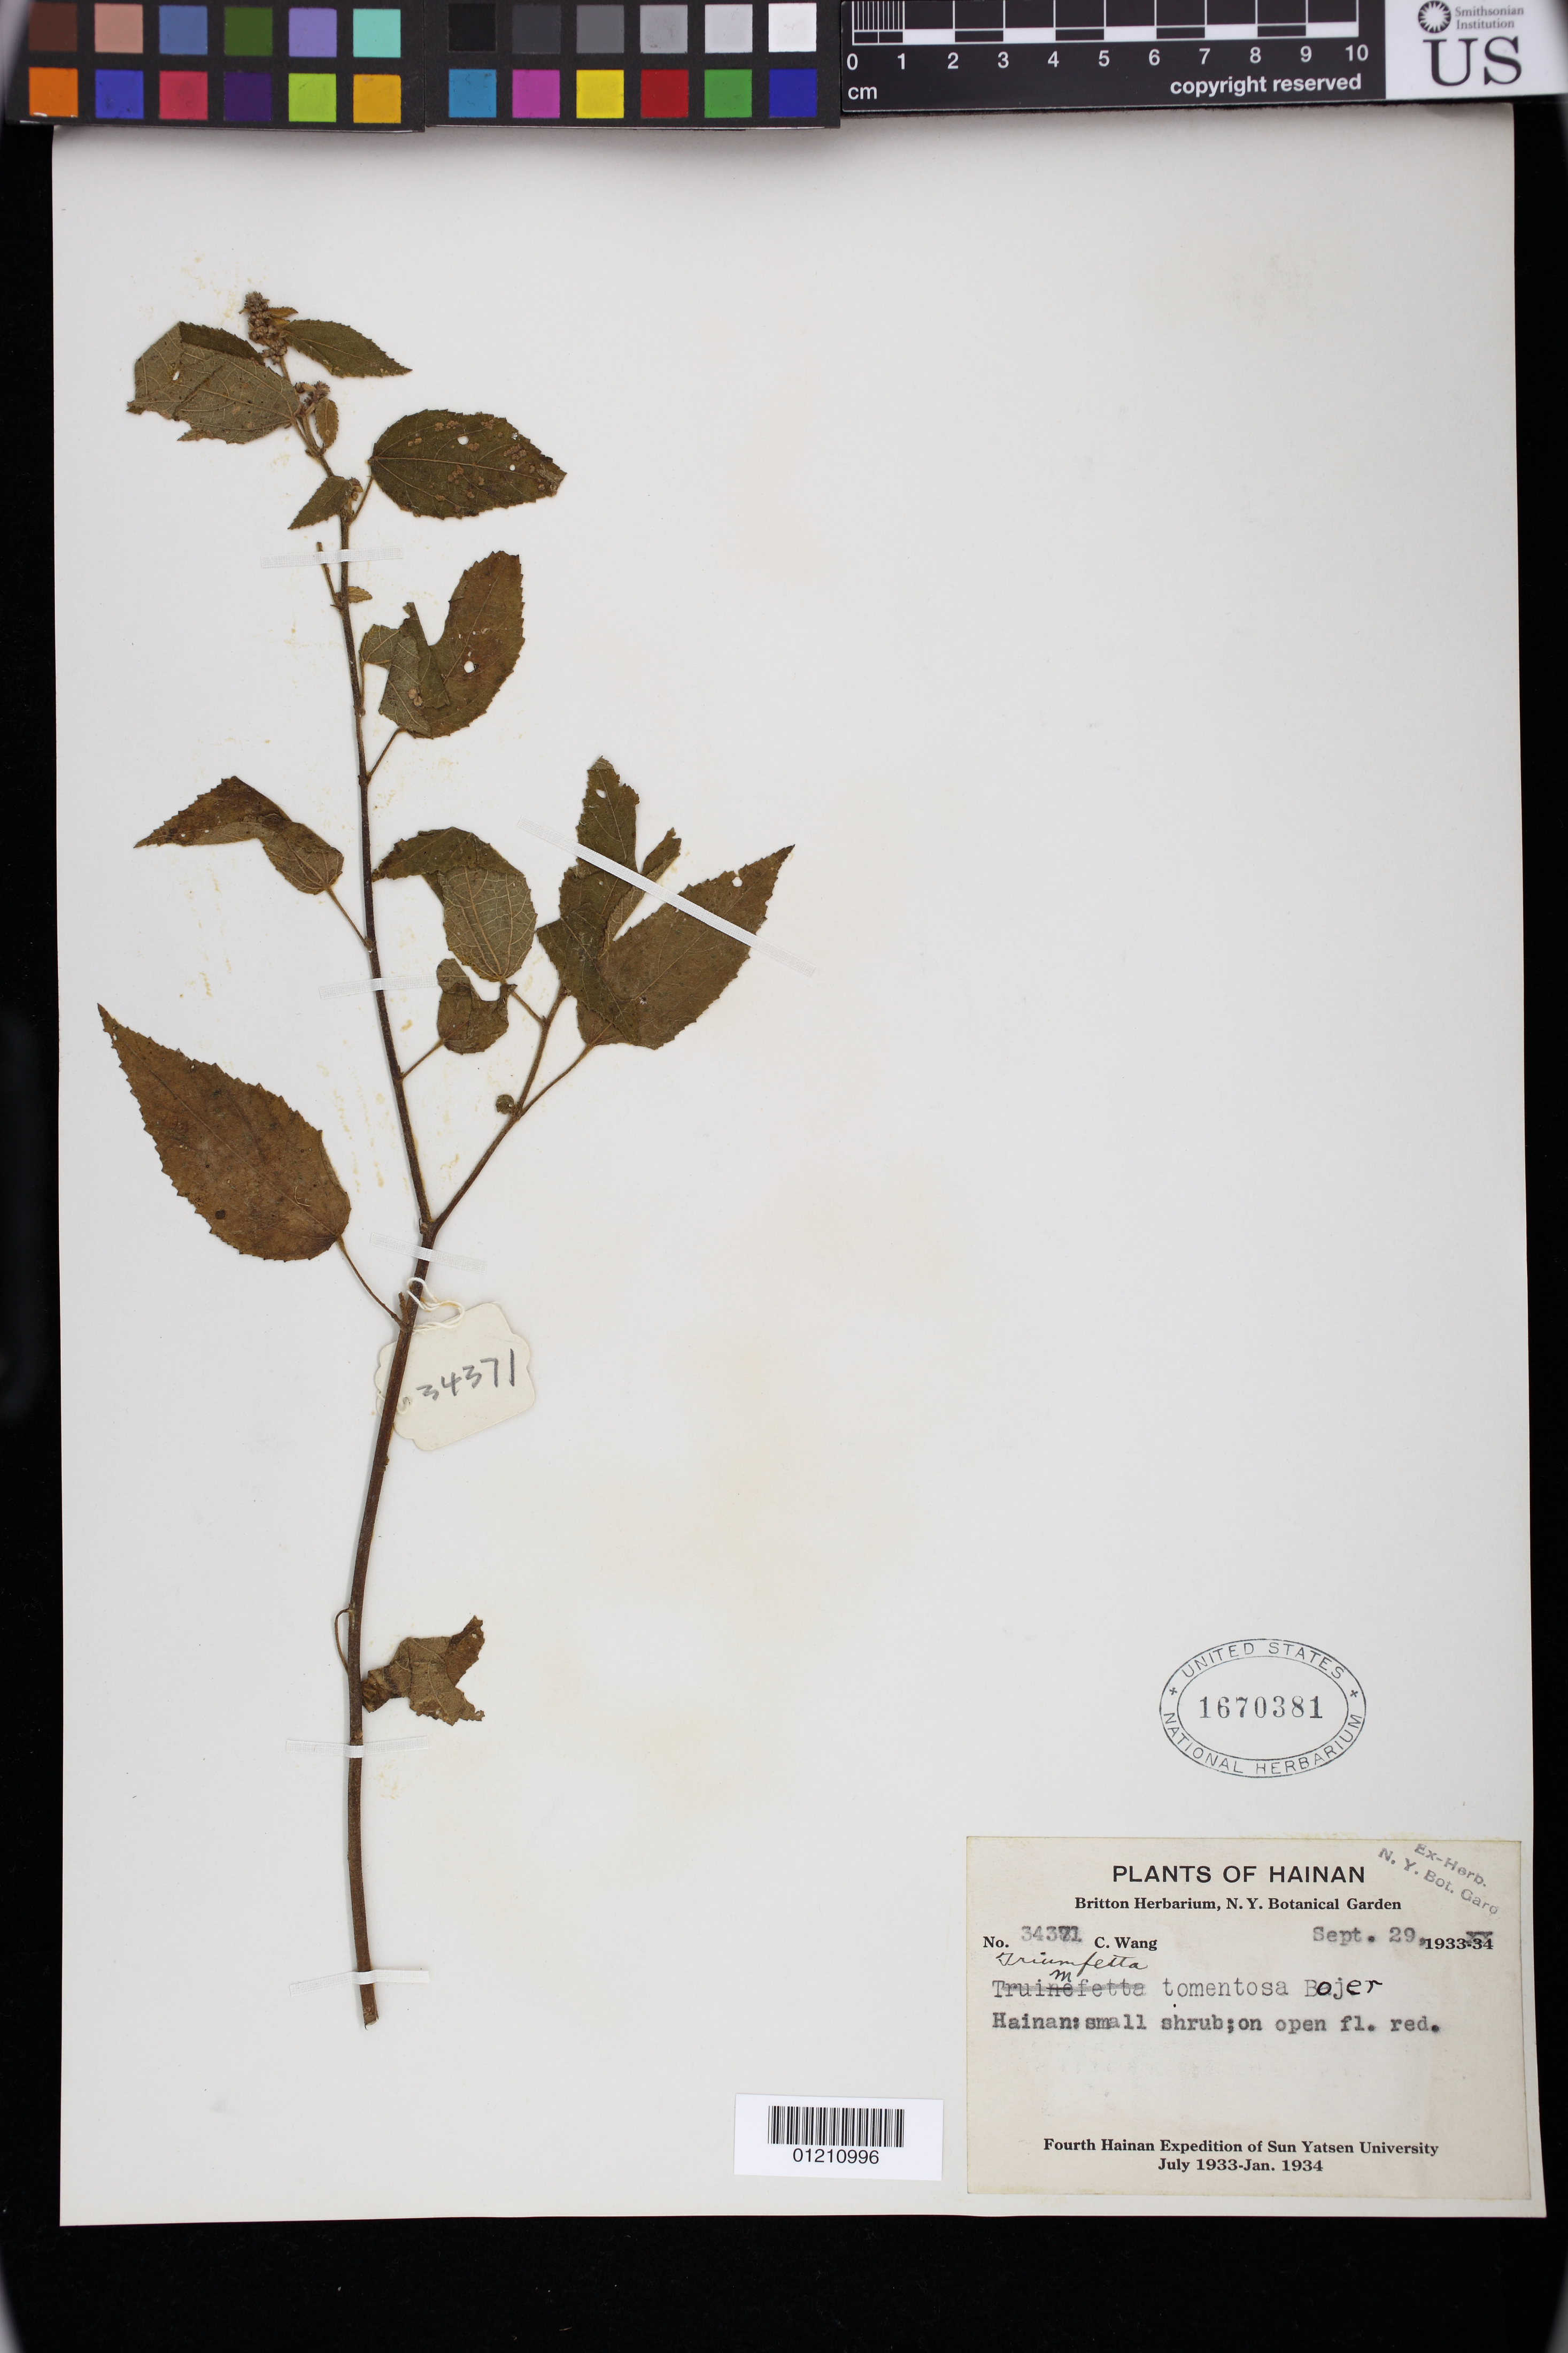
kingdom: Plantae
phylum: Tracheophyta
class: Magnoliopsida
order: Malvales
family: Malvaceae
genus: Triumfetta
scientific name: Triumfetta tomentosa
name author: Bojer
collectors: C. Y. Wang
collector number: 34371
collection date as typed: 29 Sep 1933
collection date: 1933-09-29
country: China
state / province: Hainan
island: Hainan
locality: Hainan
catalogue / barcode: US 1670381